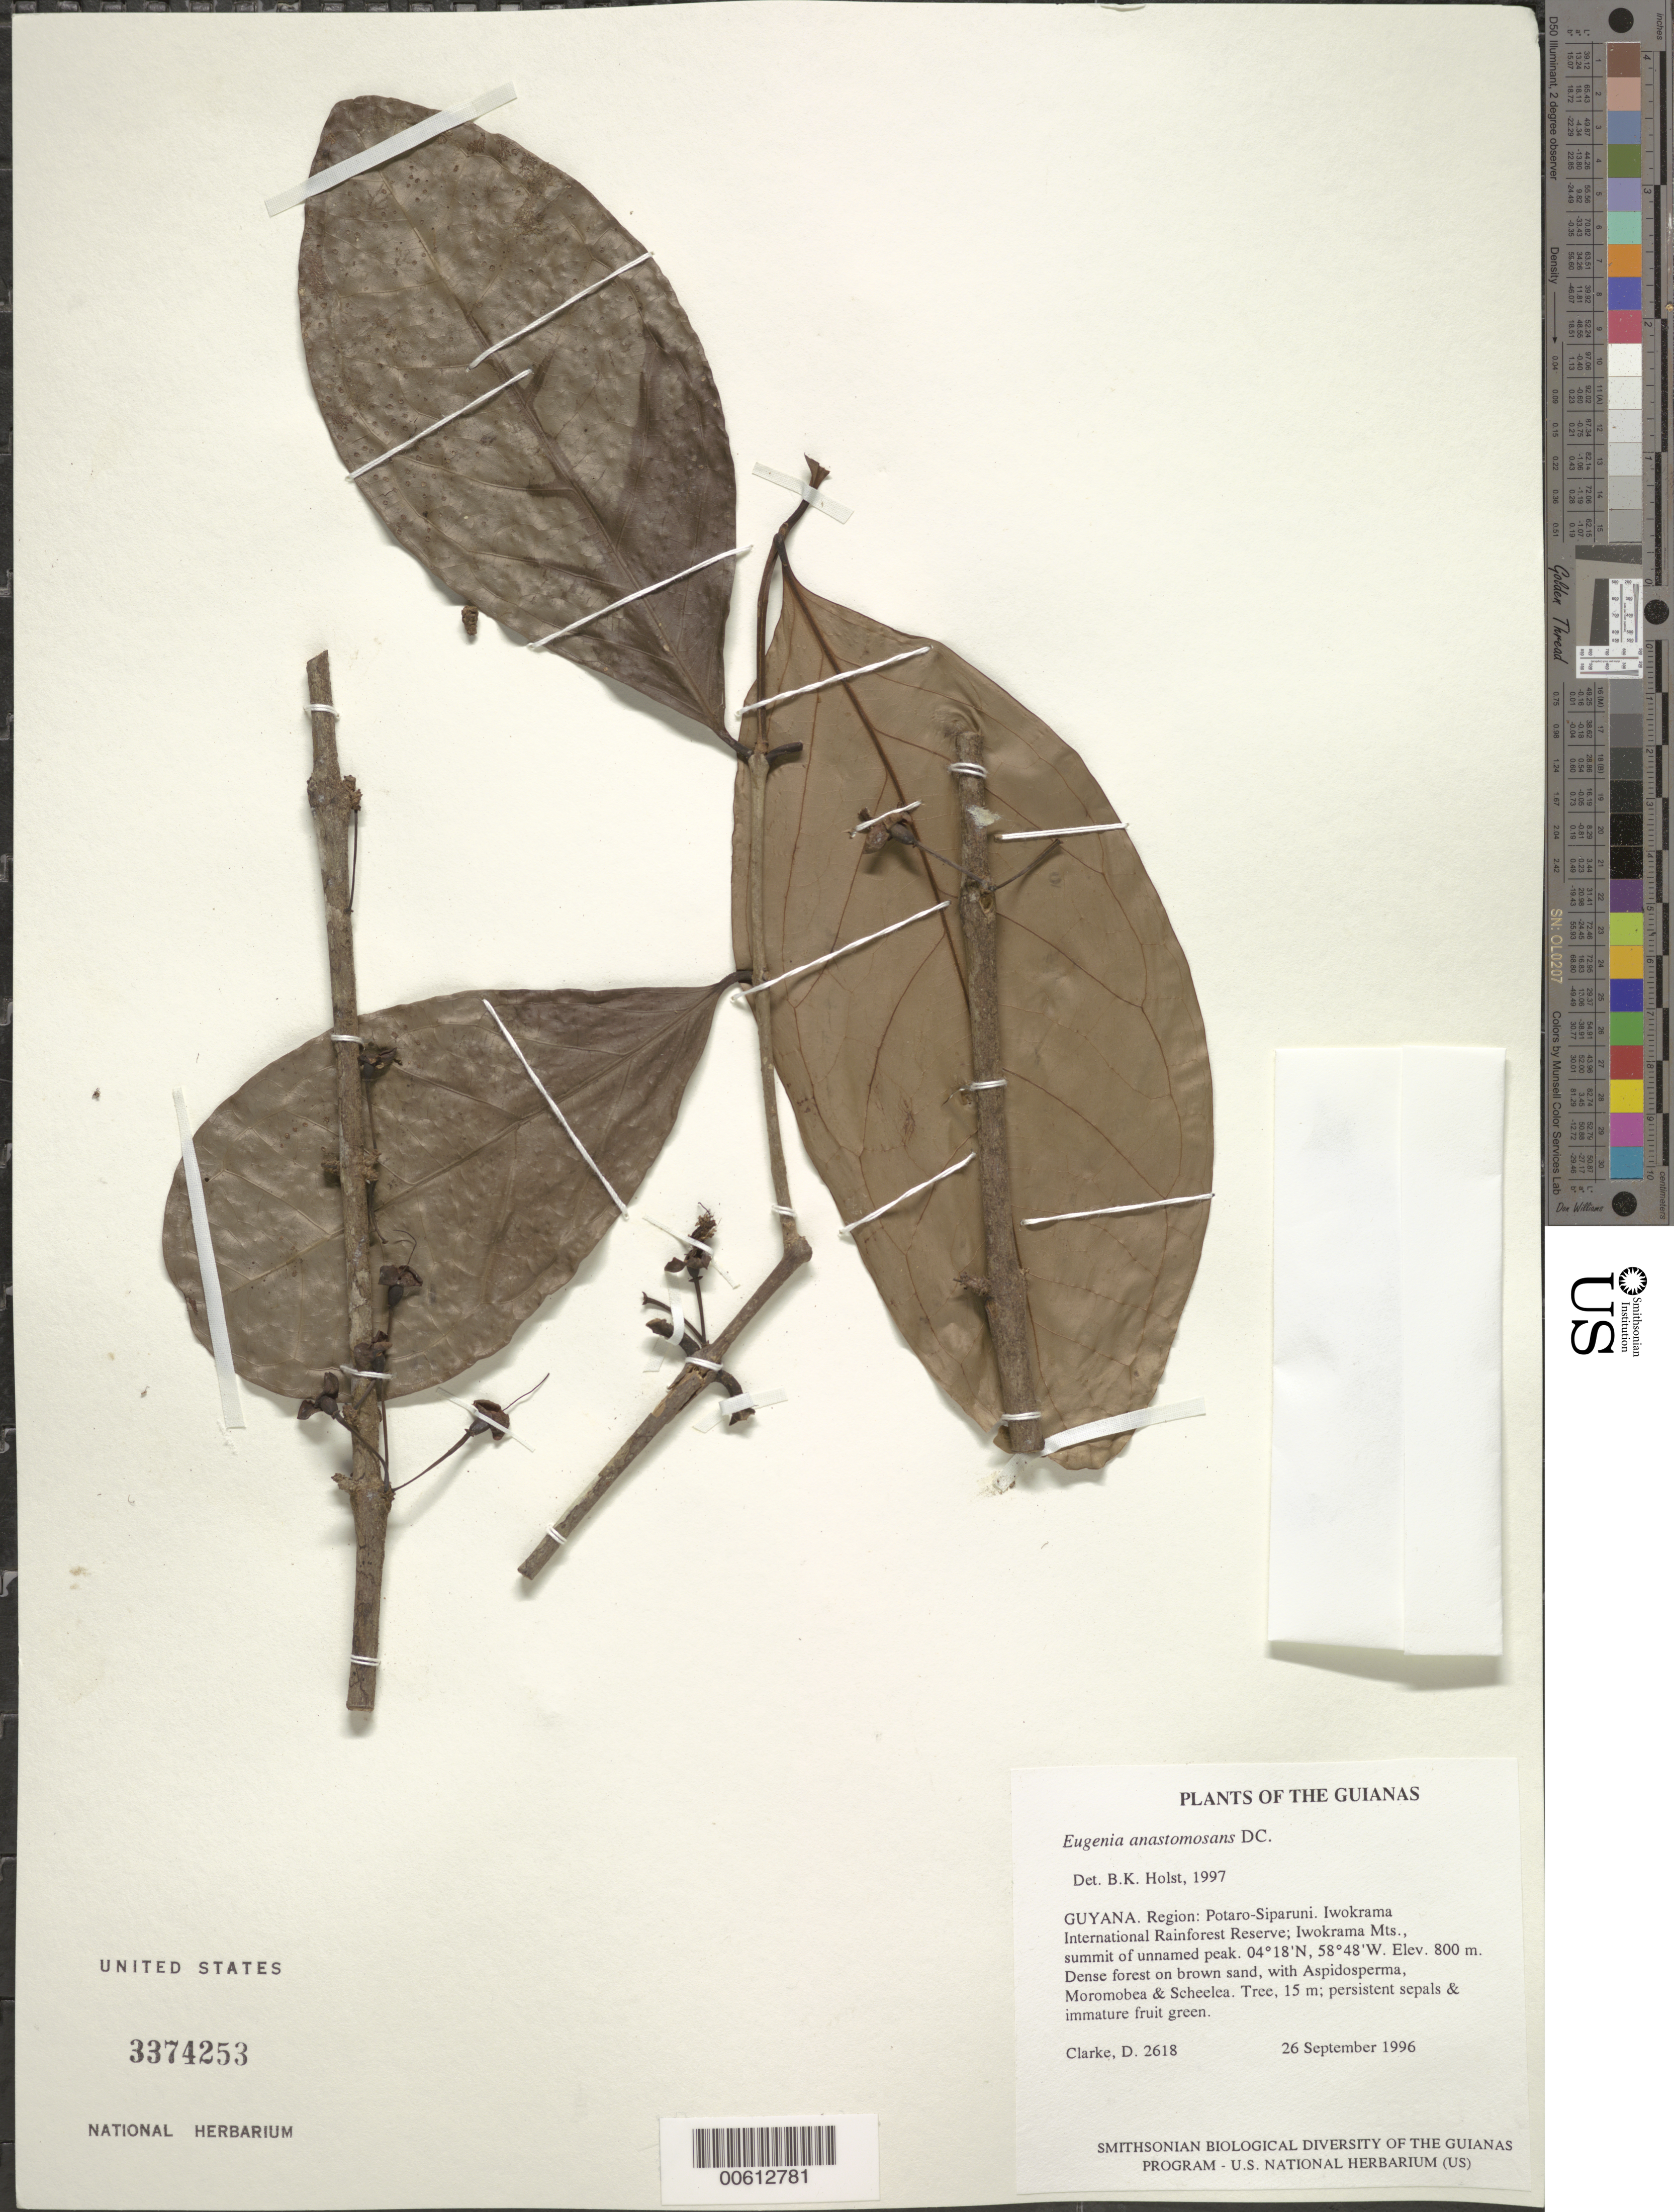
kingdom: Plantae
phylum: Tracheophyta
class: Magnoliopsida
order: Myrtales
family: Myrtaceae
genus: Eugenia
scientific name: Eugenia anastomosans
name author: DC.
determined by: Holst, Bruce K.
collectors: H. D. Clarke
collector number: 2618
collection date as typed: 26 September 1996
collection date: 1996-09-26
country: Guyana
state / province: Potaro-Siparuni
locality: Iwokrama International Rainforest Reserve; Iwokrama Mts., summit of unnamed peak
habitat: Dense forest on brown sand, with Aspidosperma, Moronobea & Scheelea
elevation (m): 800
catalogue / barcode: US 3374253